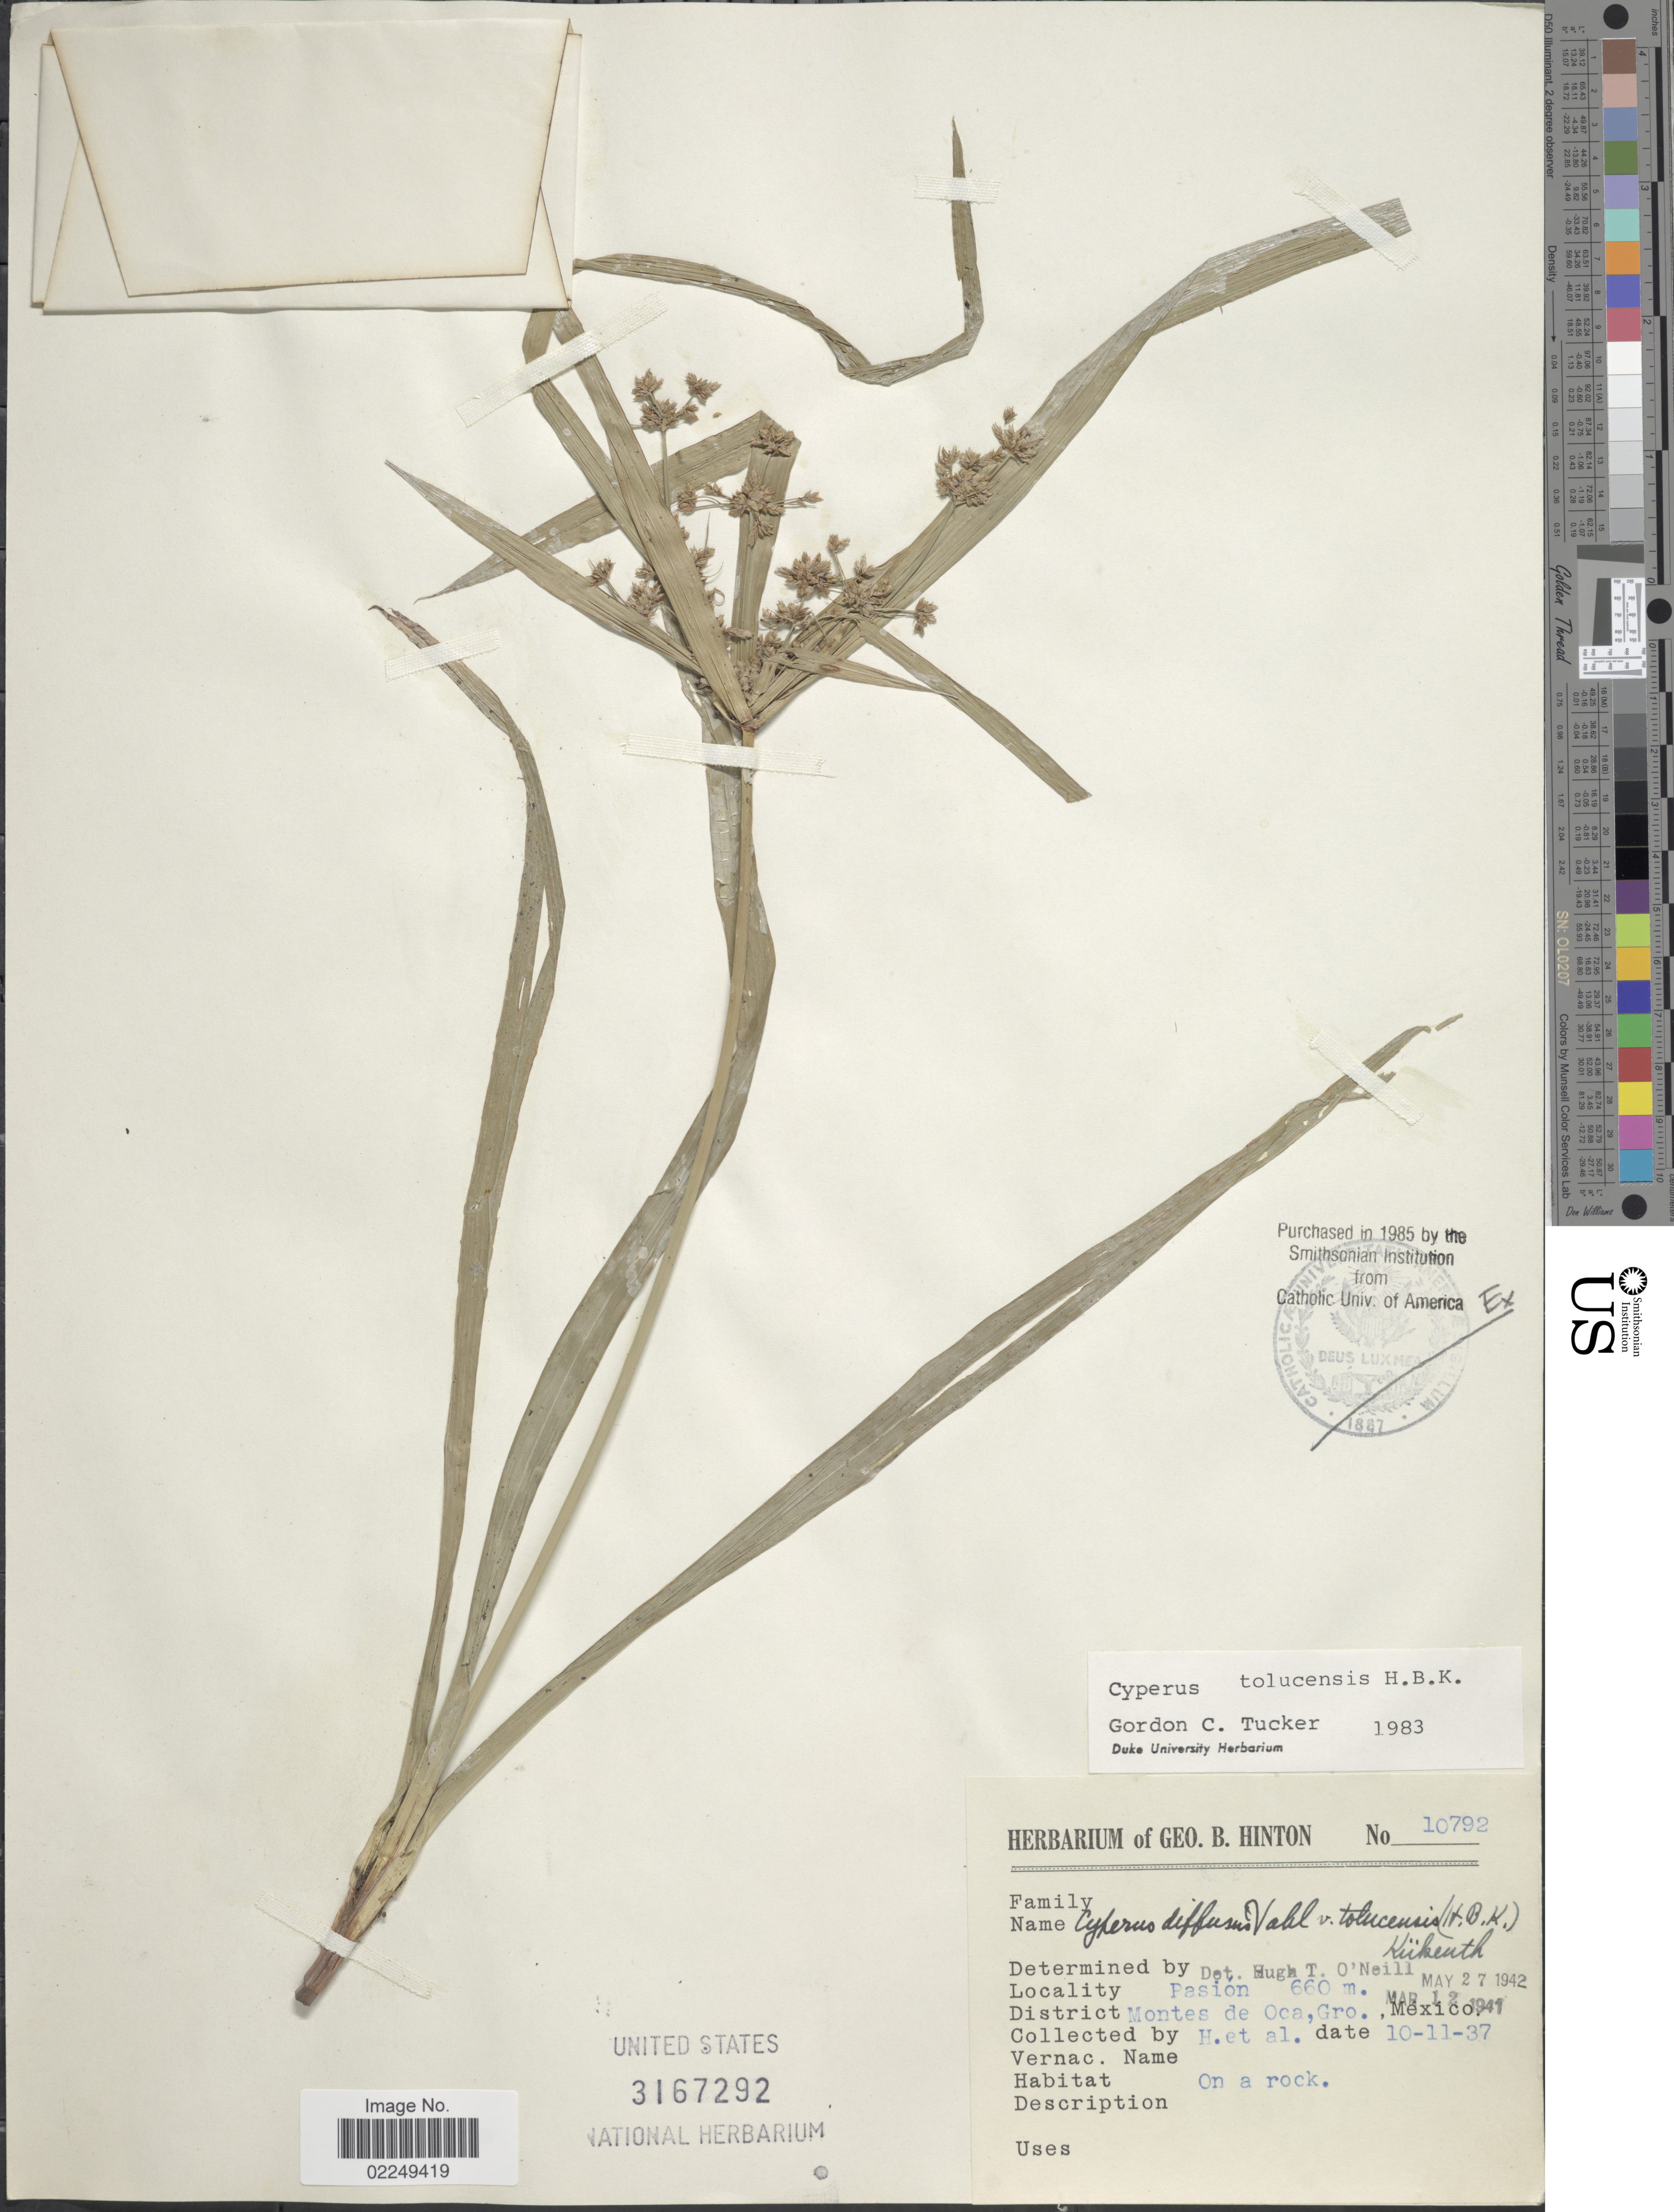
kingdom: Plantae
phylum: Tracheophyta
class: Liliopsida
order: Poales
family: Cyperaceae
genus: Cyperus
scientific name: Cyperus laxus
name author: Lam.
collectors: G. B. Hinton & et al.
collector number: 10792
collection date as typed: Transcribed d/m/y: 11/10/37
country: Mexico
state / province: Guerrero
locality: Pasion, District Montes de Oca, Gro., Mexico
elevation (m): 660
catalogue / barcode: US 3167292